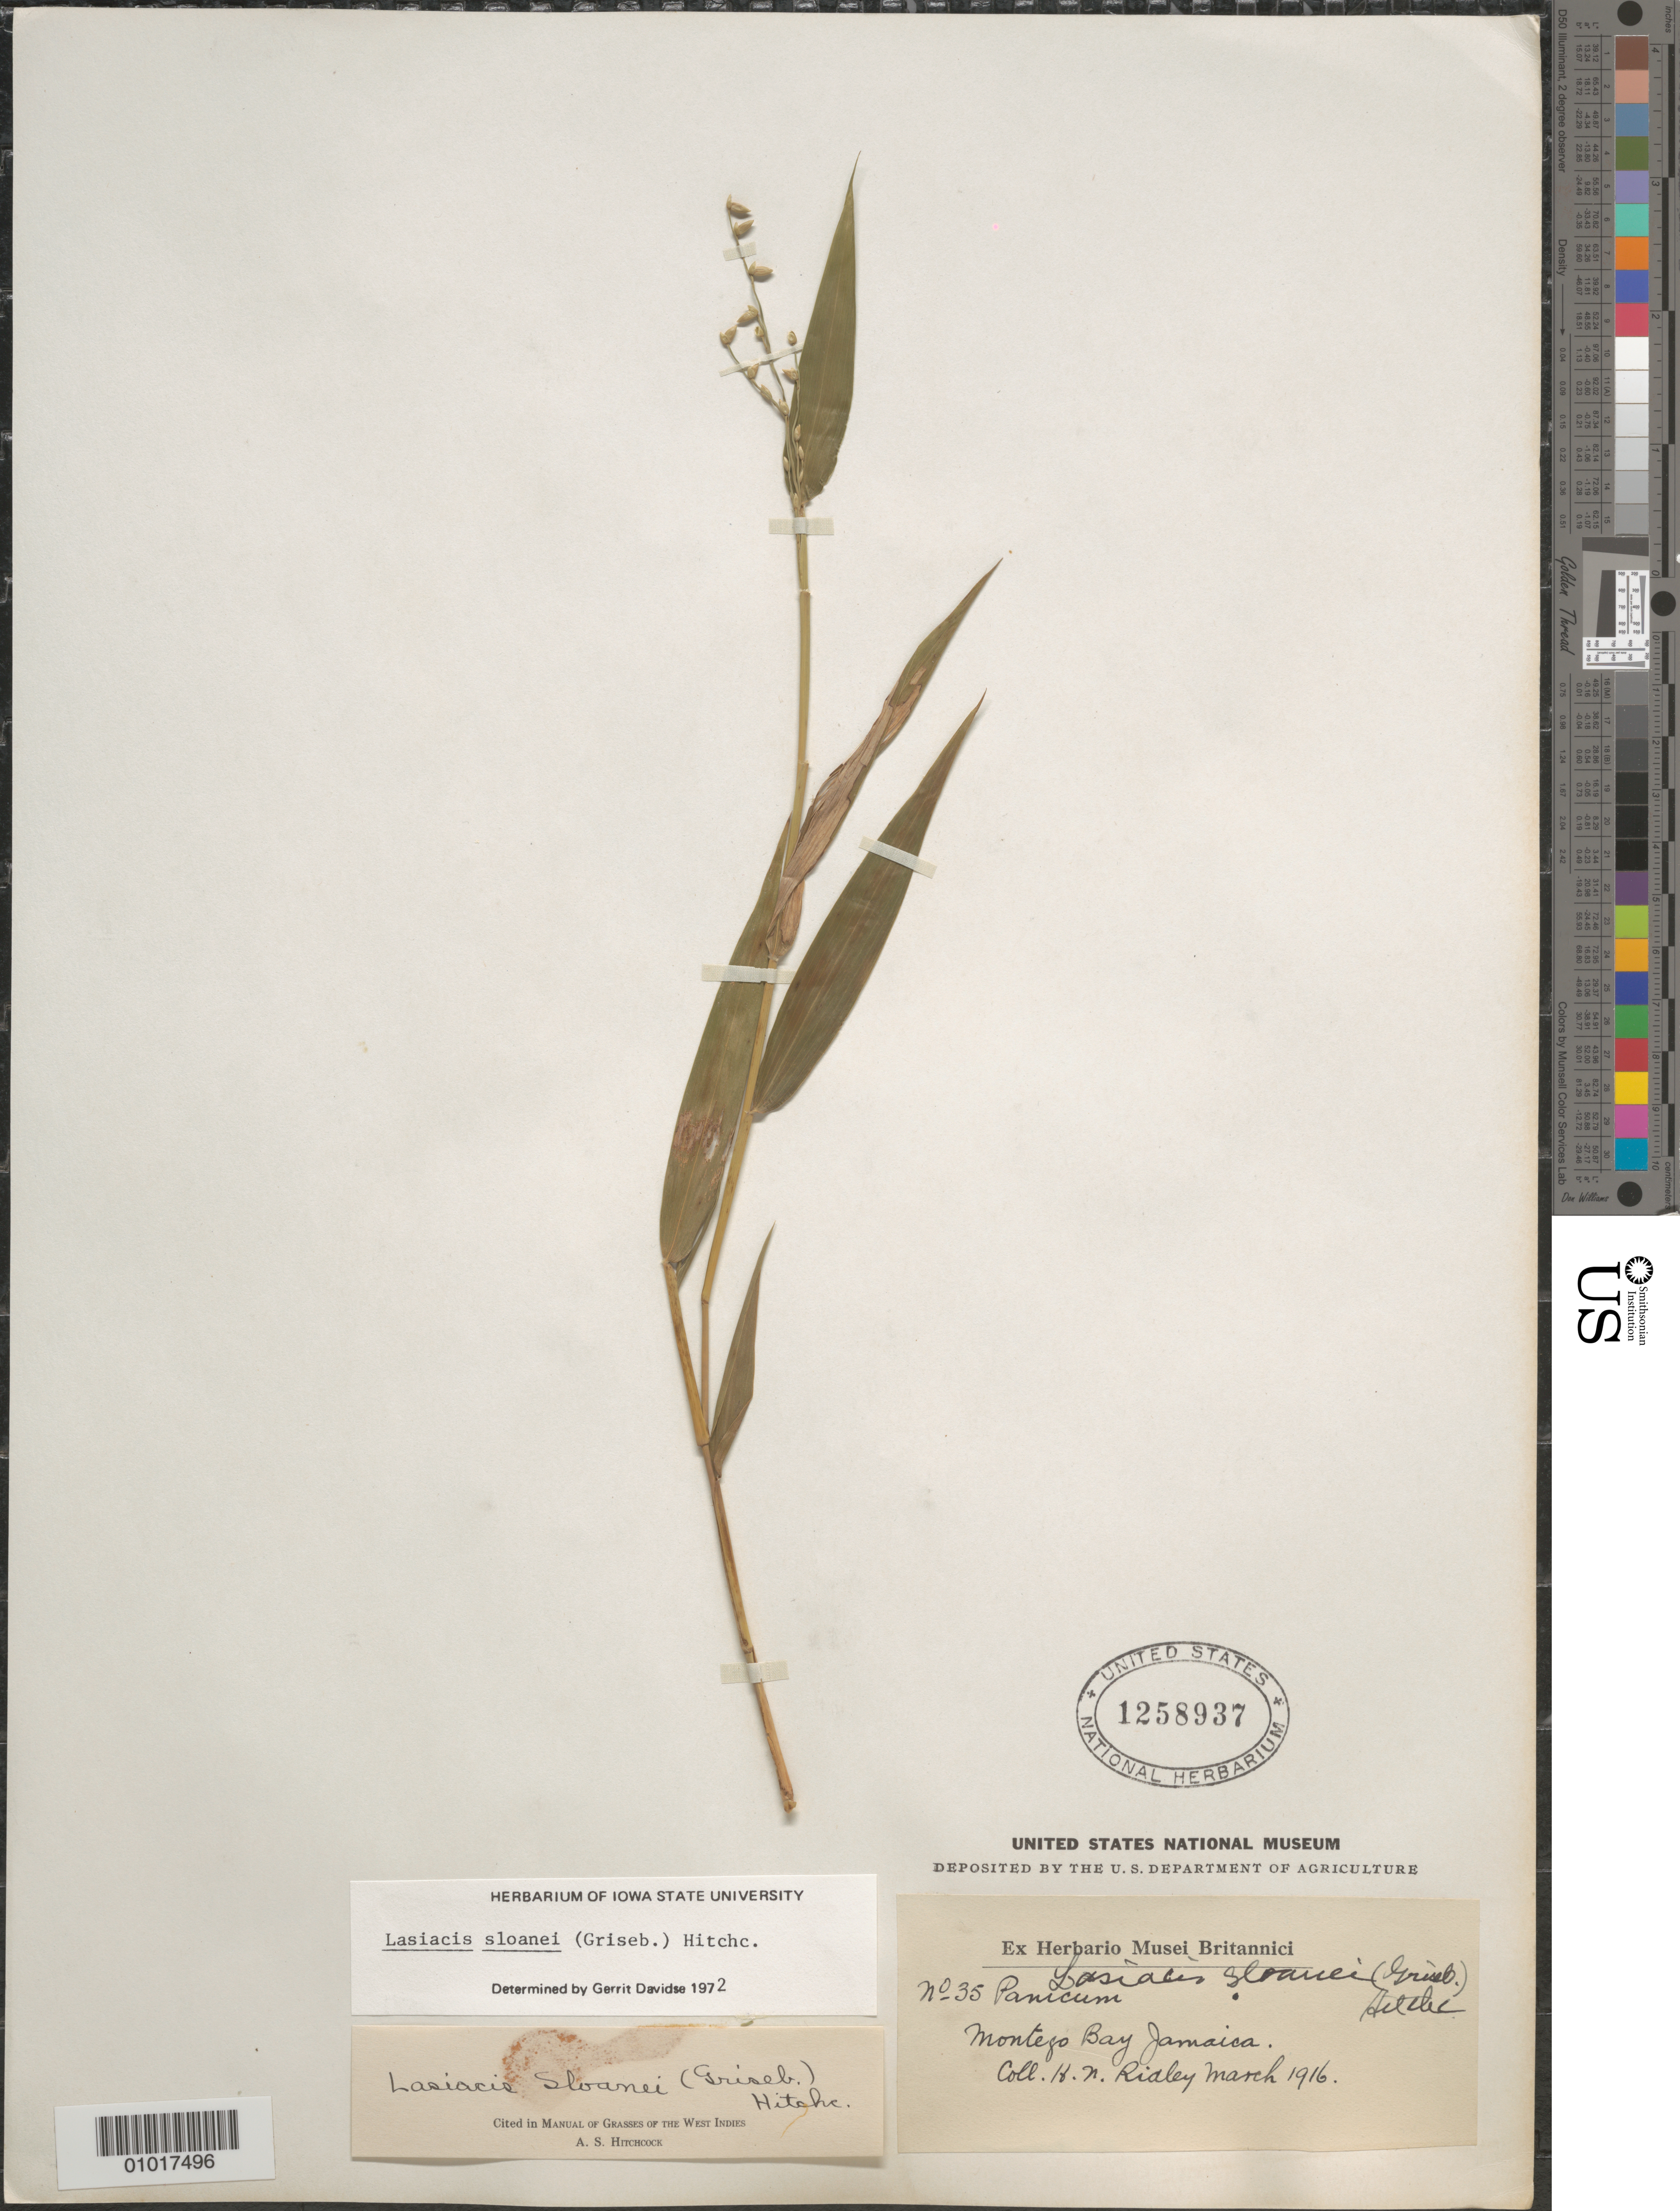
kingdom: Plantae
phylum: Tracheophyta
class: Liliopsida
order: Poales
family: Poaceae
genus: Lasiacis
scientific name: Lasiacis sloanei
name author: (Griseb.) Hitchc.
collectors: H. N. Ridley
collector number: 35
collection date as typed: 01 Mar 1916 to 31 Mar 1916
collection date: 1916-03-01/1916-03-31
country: Jamaica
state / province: Saint James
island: Jamaica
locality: Montego Bay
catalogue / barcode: US 1258937